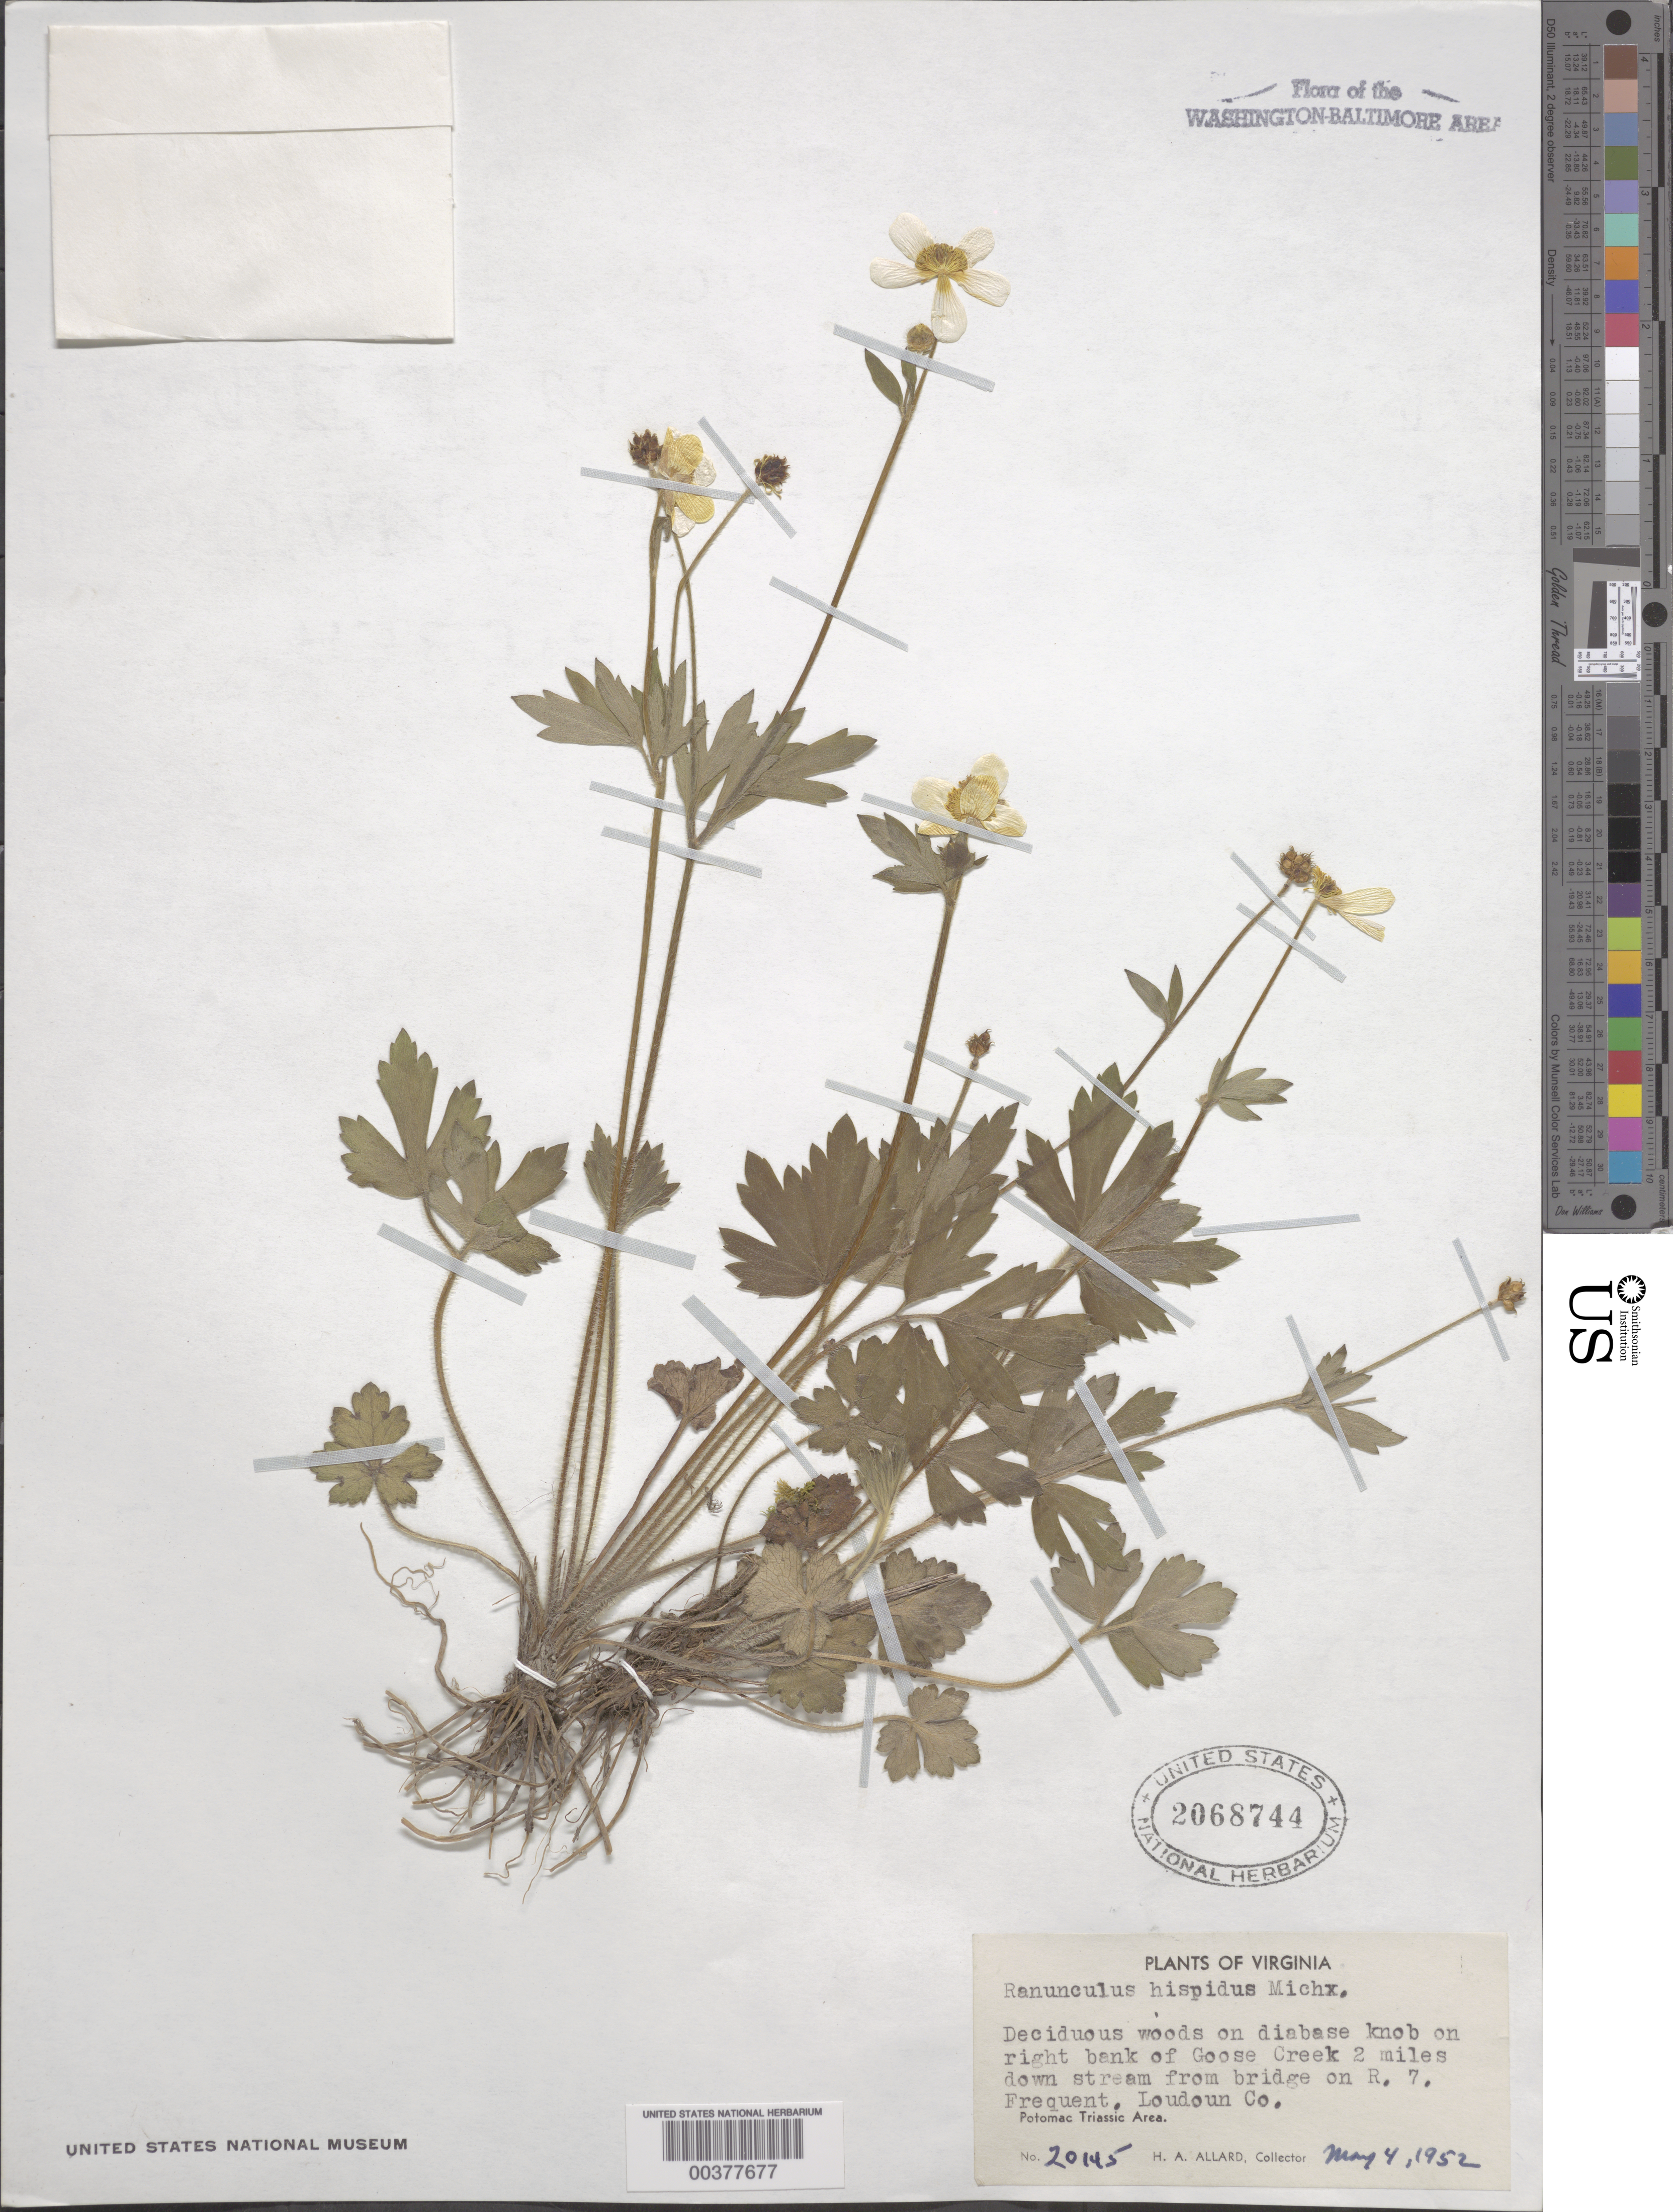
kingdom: Plantae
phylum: Tracheophyta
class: Magnoliopsida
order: Ranunculales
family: Ranunculaceae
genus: Ranunculus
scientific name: Ranunculus hispidus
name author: Michx.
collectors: H. A. Allard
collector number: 20145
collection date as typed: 04 May 1952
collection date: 1952-05-04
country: United States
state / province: Virginia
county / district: Loudoun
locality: Downstream from Route 7 on Goose Creek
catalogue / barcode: US 2068744